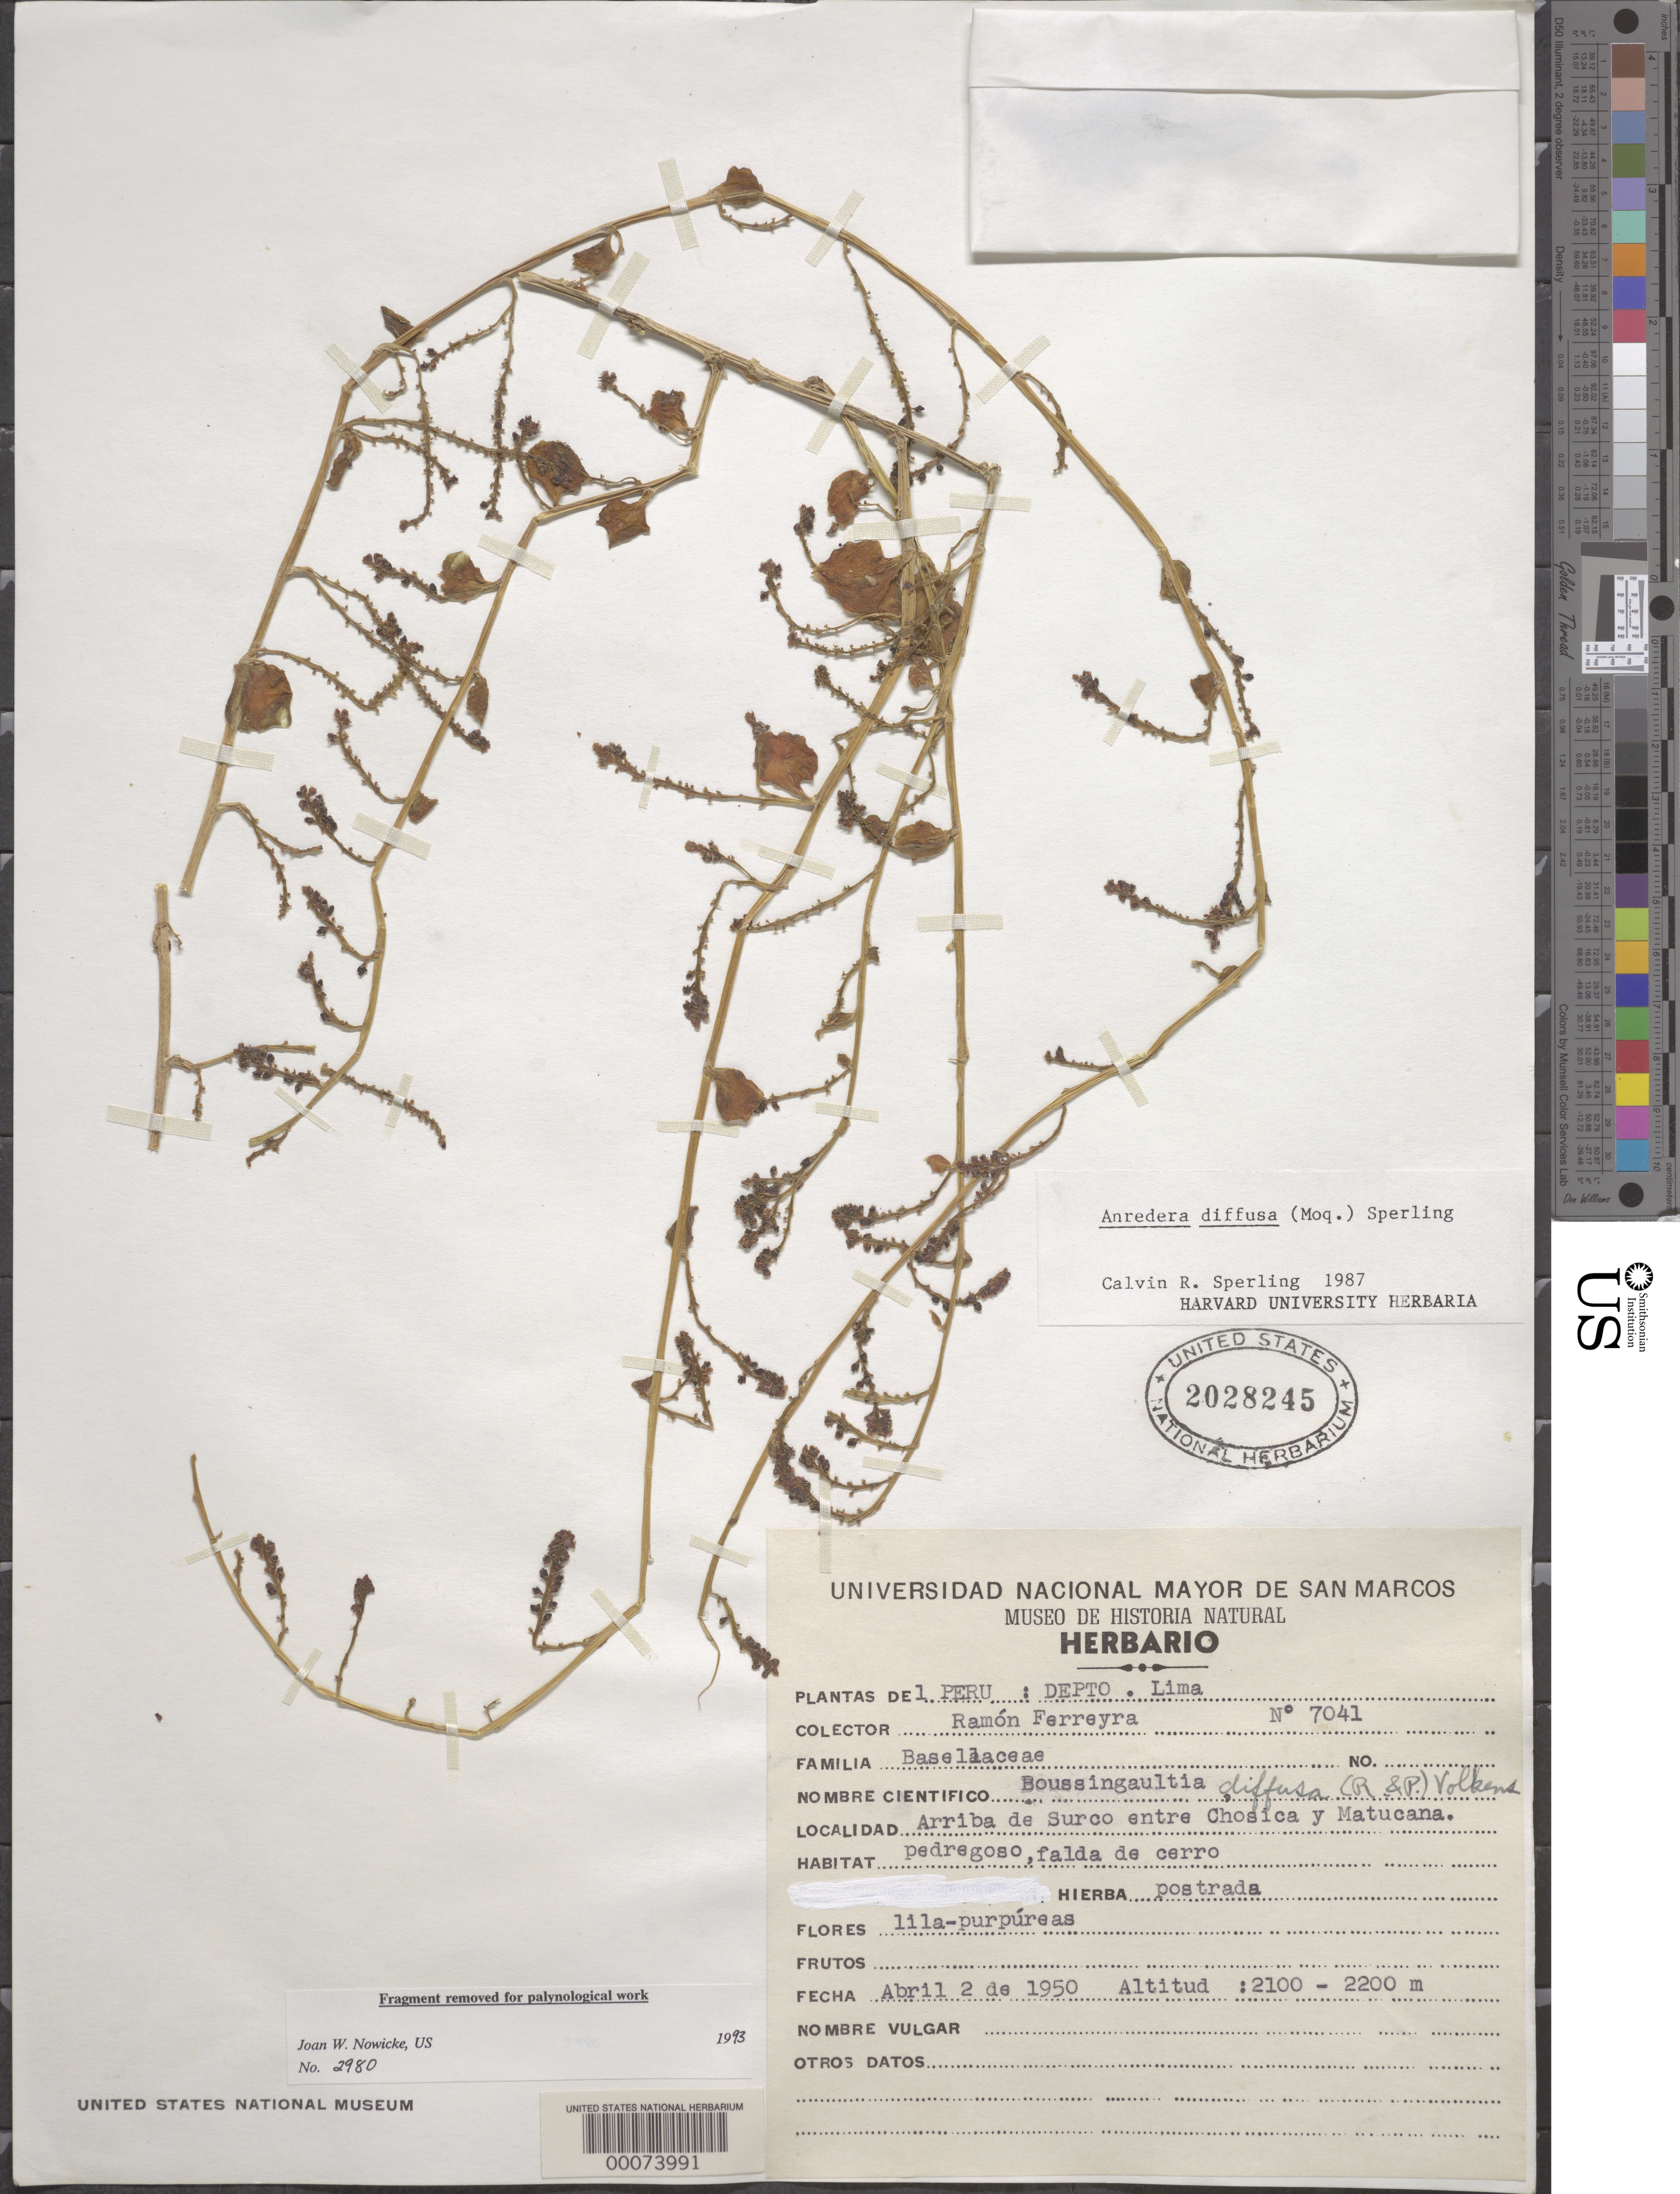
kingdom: Plantae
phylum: Tracheophyta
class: Magnoliopsida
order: Caryophyllales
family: Basellaceae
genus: Anredera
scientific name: Anredera diffusa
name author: (Moq.) Sperling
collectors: R. A. Ferreyra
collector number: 7041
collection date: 1950-04-02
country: Peru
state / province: Lima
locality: Depto. Lima. Arriba de Surco entre Chosica y Matucana.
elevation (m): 2100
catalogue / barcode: US 2028245